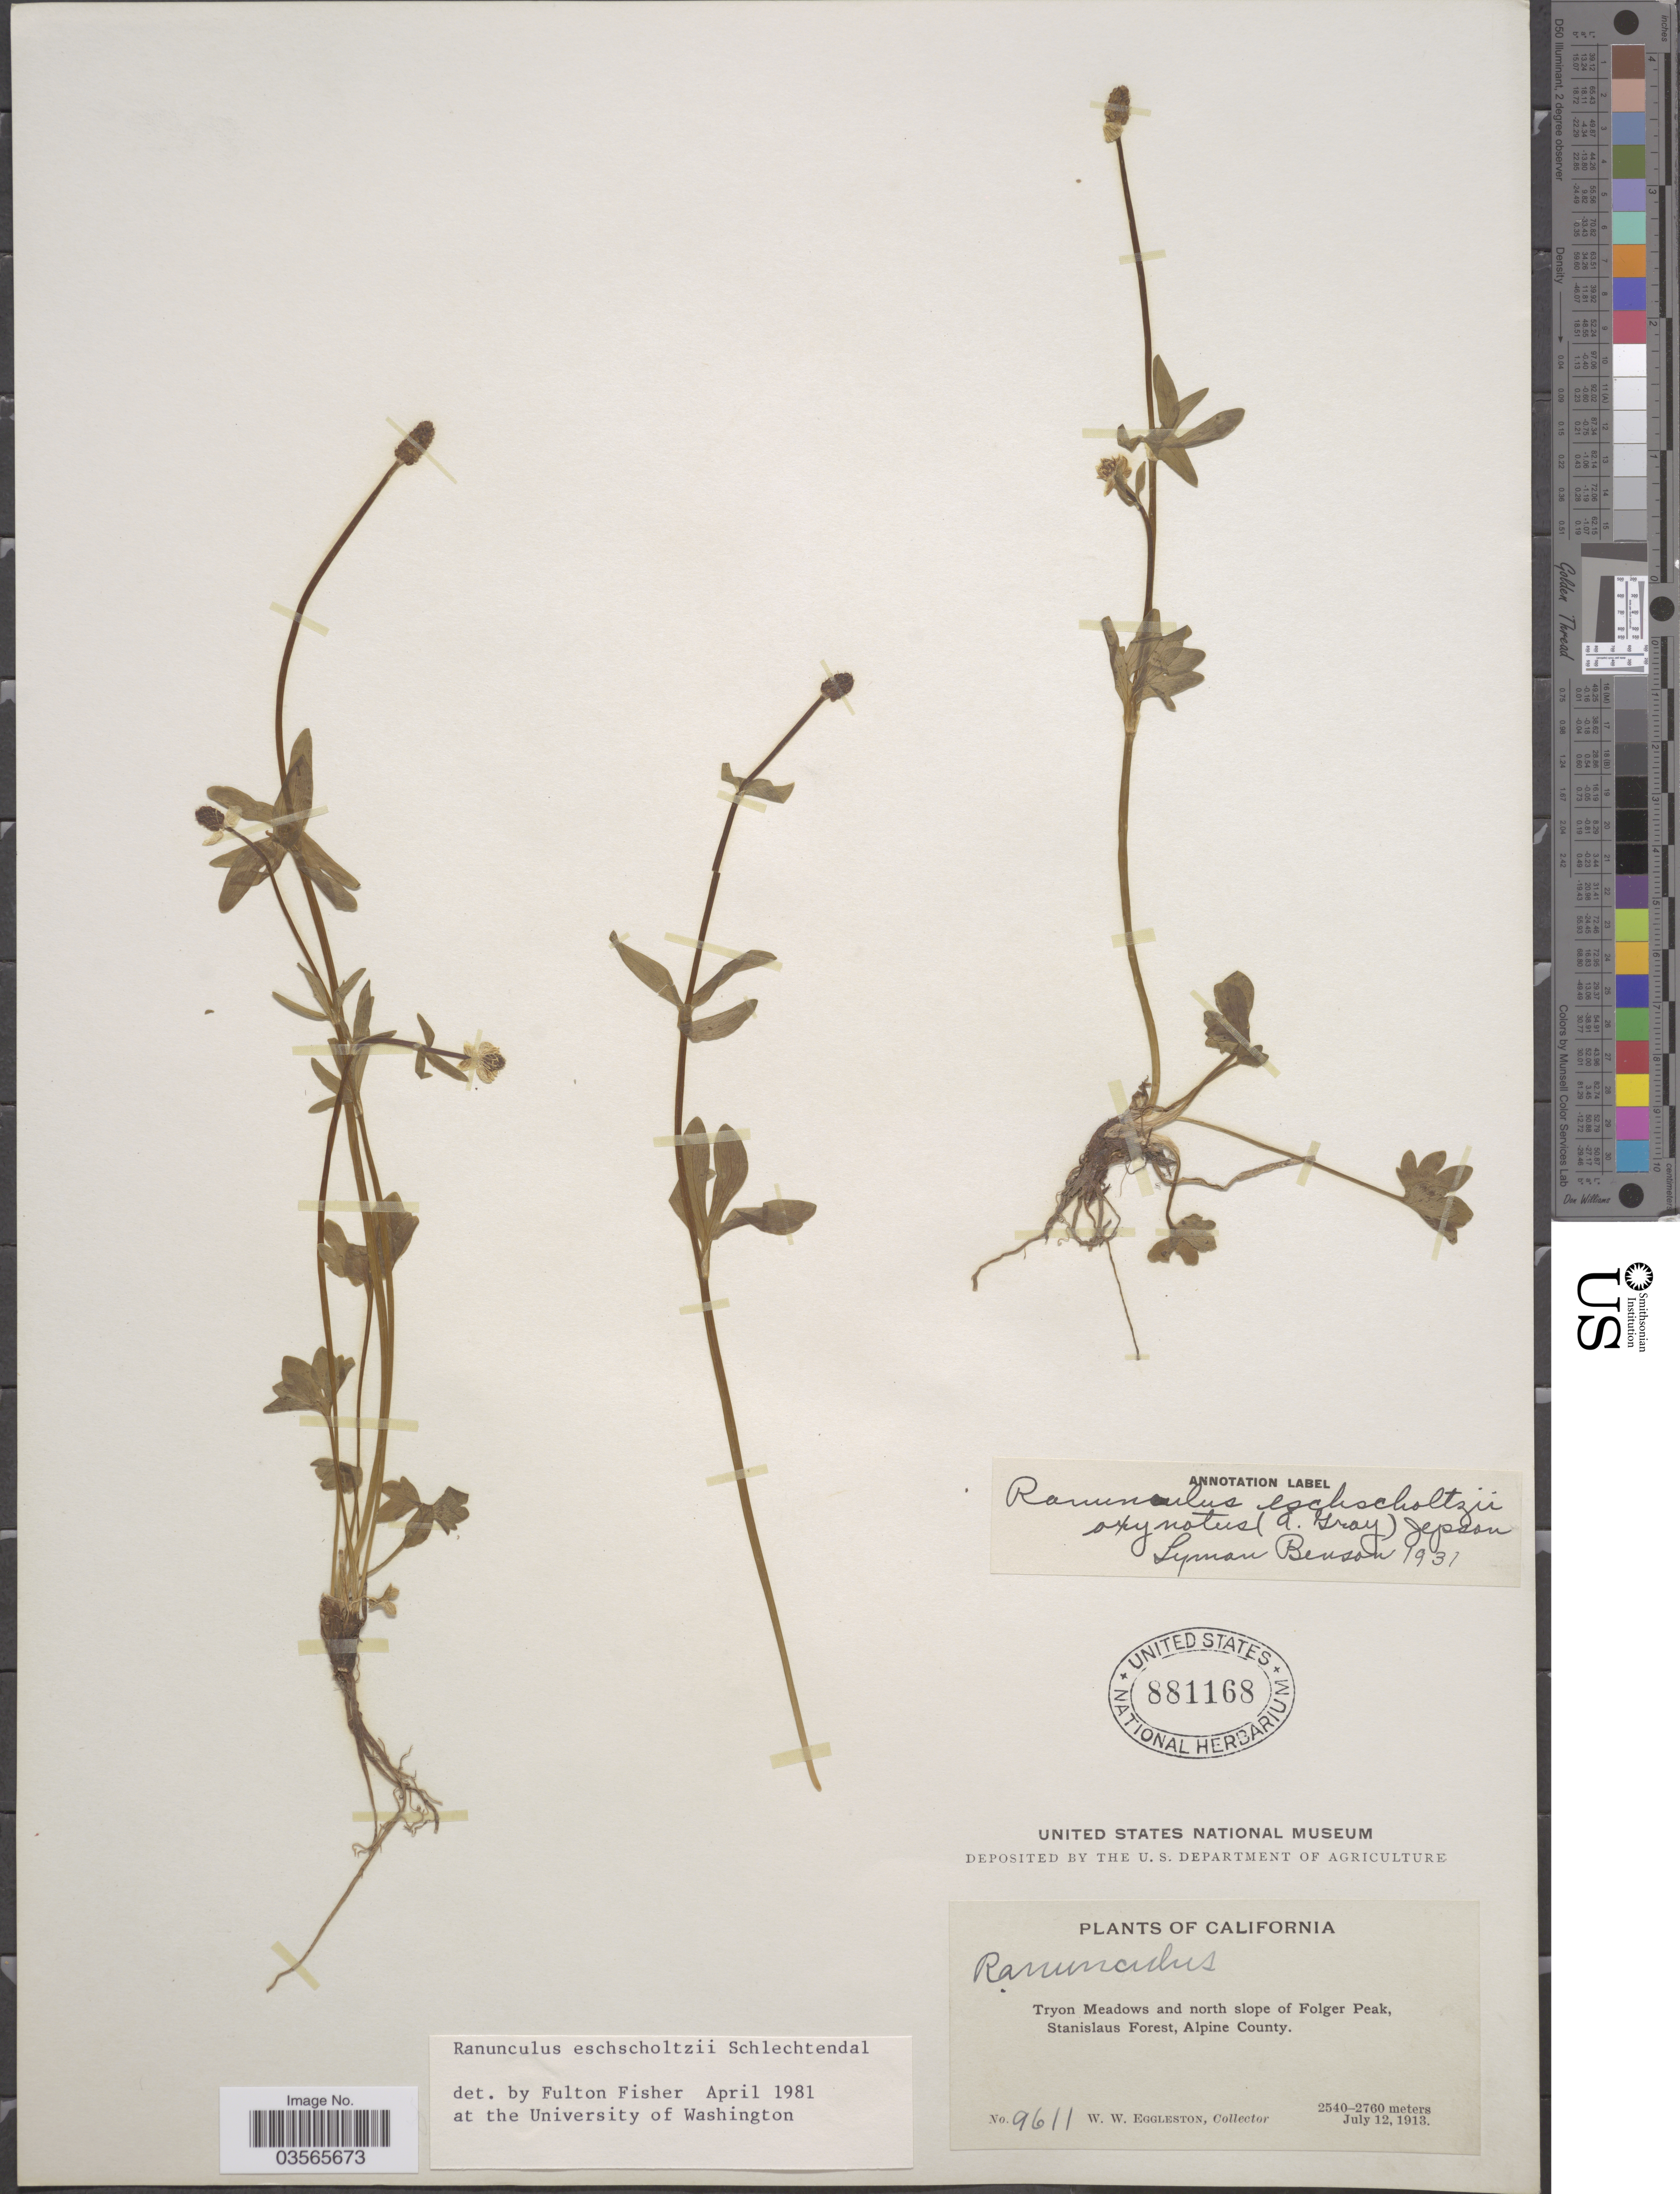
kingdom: Plantae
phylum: Tracheophyta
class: Magnoliopsida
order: Ranunculales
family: Ranunculaceae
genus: Ranunculus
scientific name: Ranunculus eschscholtzii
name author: Schltdl.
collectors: W. W. Eggleston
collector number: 9611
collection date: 1913-07-12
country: United States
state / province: California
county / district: Alpine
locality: Tryon Meadows and north slope of Folger Peak, Stanislaus Forest, Alpine County.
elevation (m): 2540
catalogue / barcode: US 881168